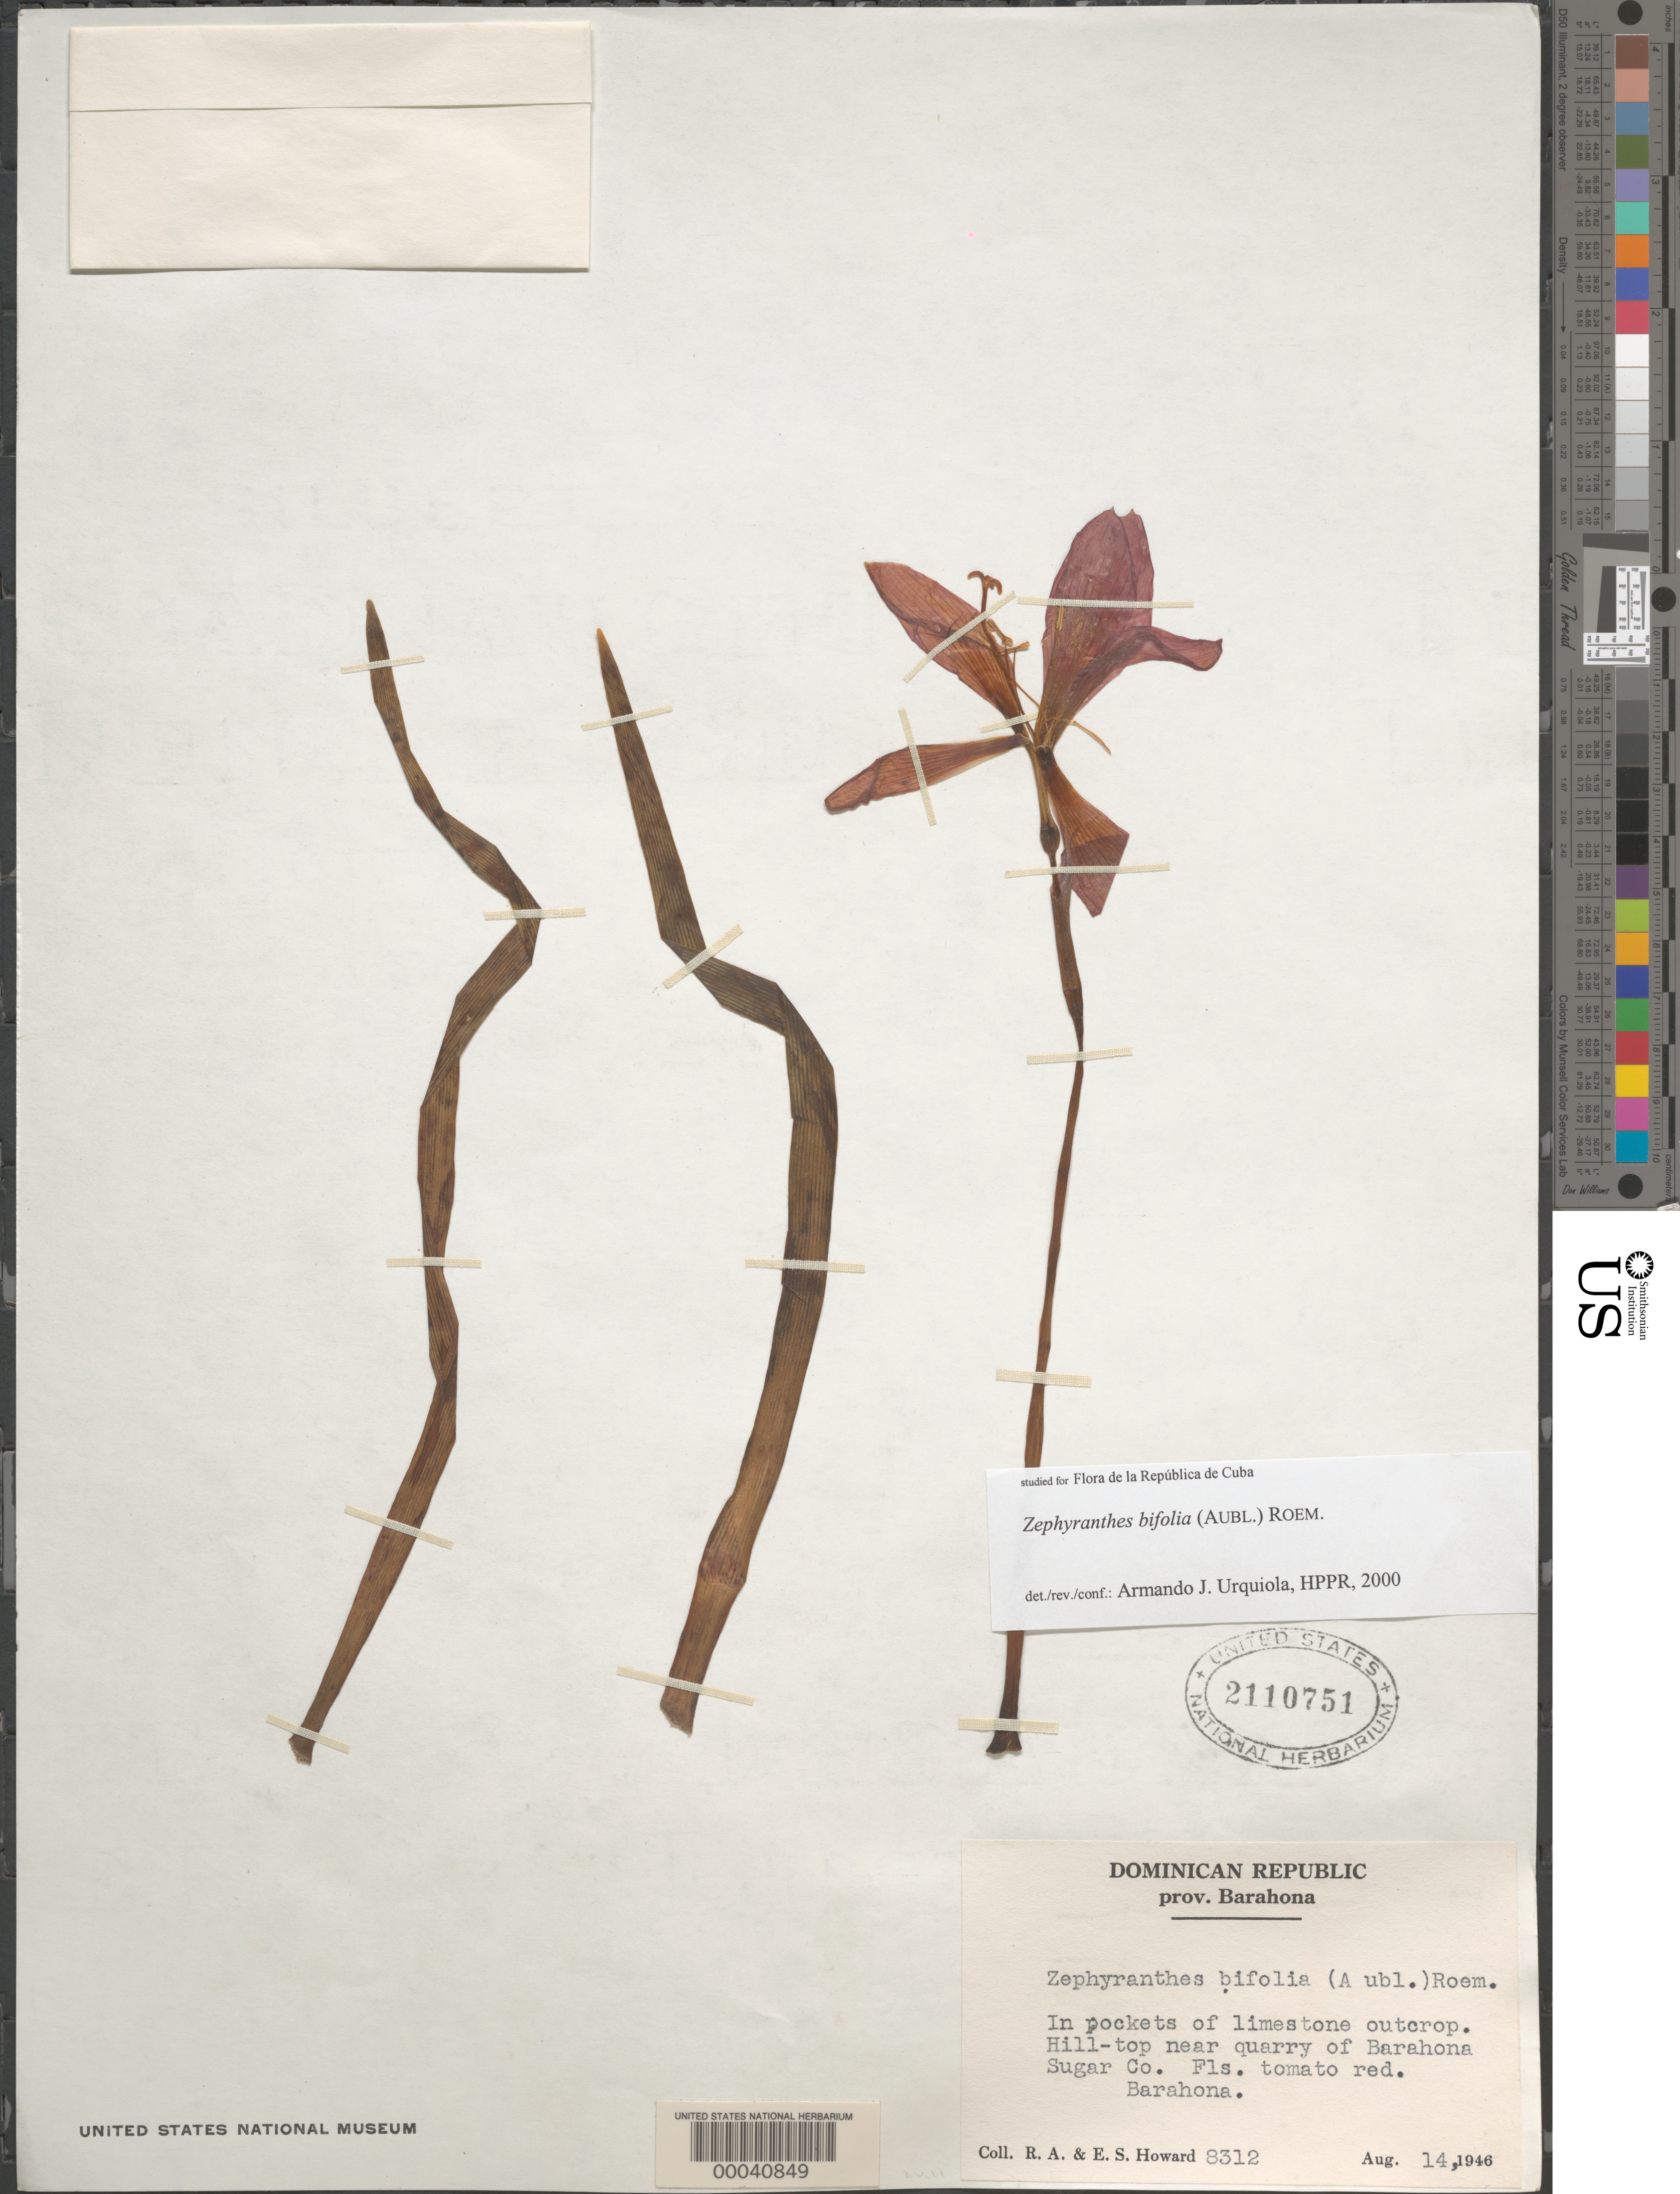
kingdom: Plantae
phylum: Tracheophyta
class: Liliopsida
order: Asparagales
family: Amaryllidaceae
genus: Zephyranthes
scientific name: Zephyranthes bifolia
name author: (Aubl.) M. Roem.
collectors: R. A. Howard & E. S. Howard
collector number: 8312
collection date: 1946-08-14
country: Dominican Republic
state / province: Barahona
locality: Hill-top near quarry of Barahona Sugar Co.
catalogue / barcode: US 2110751